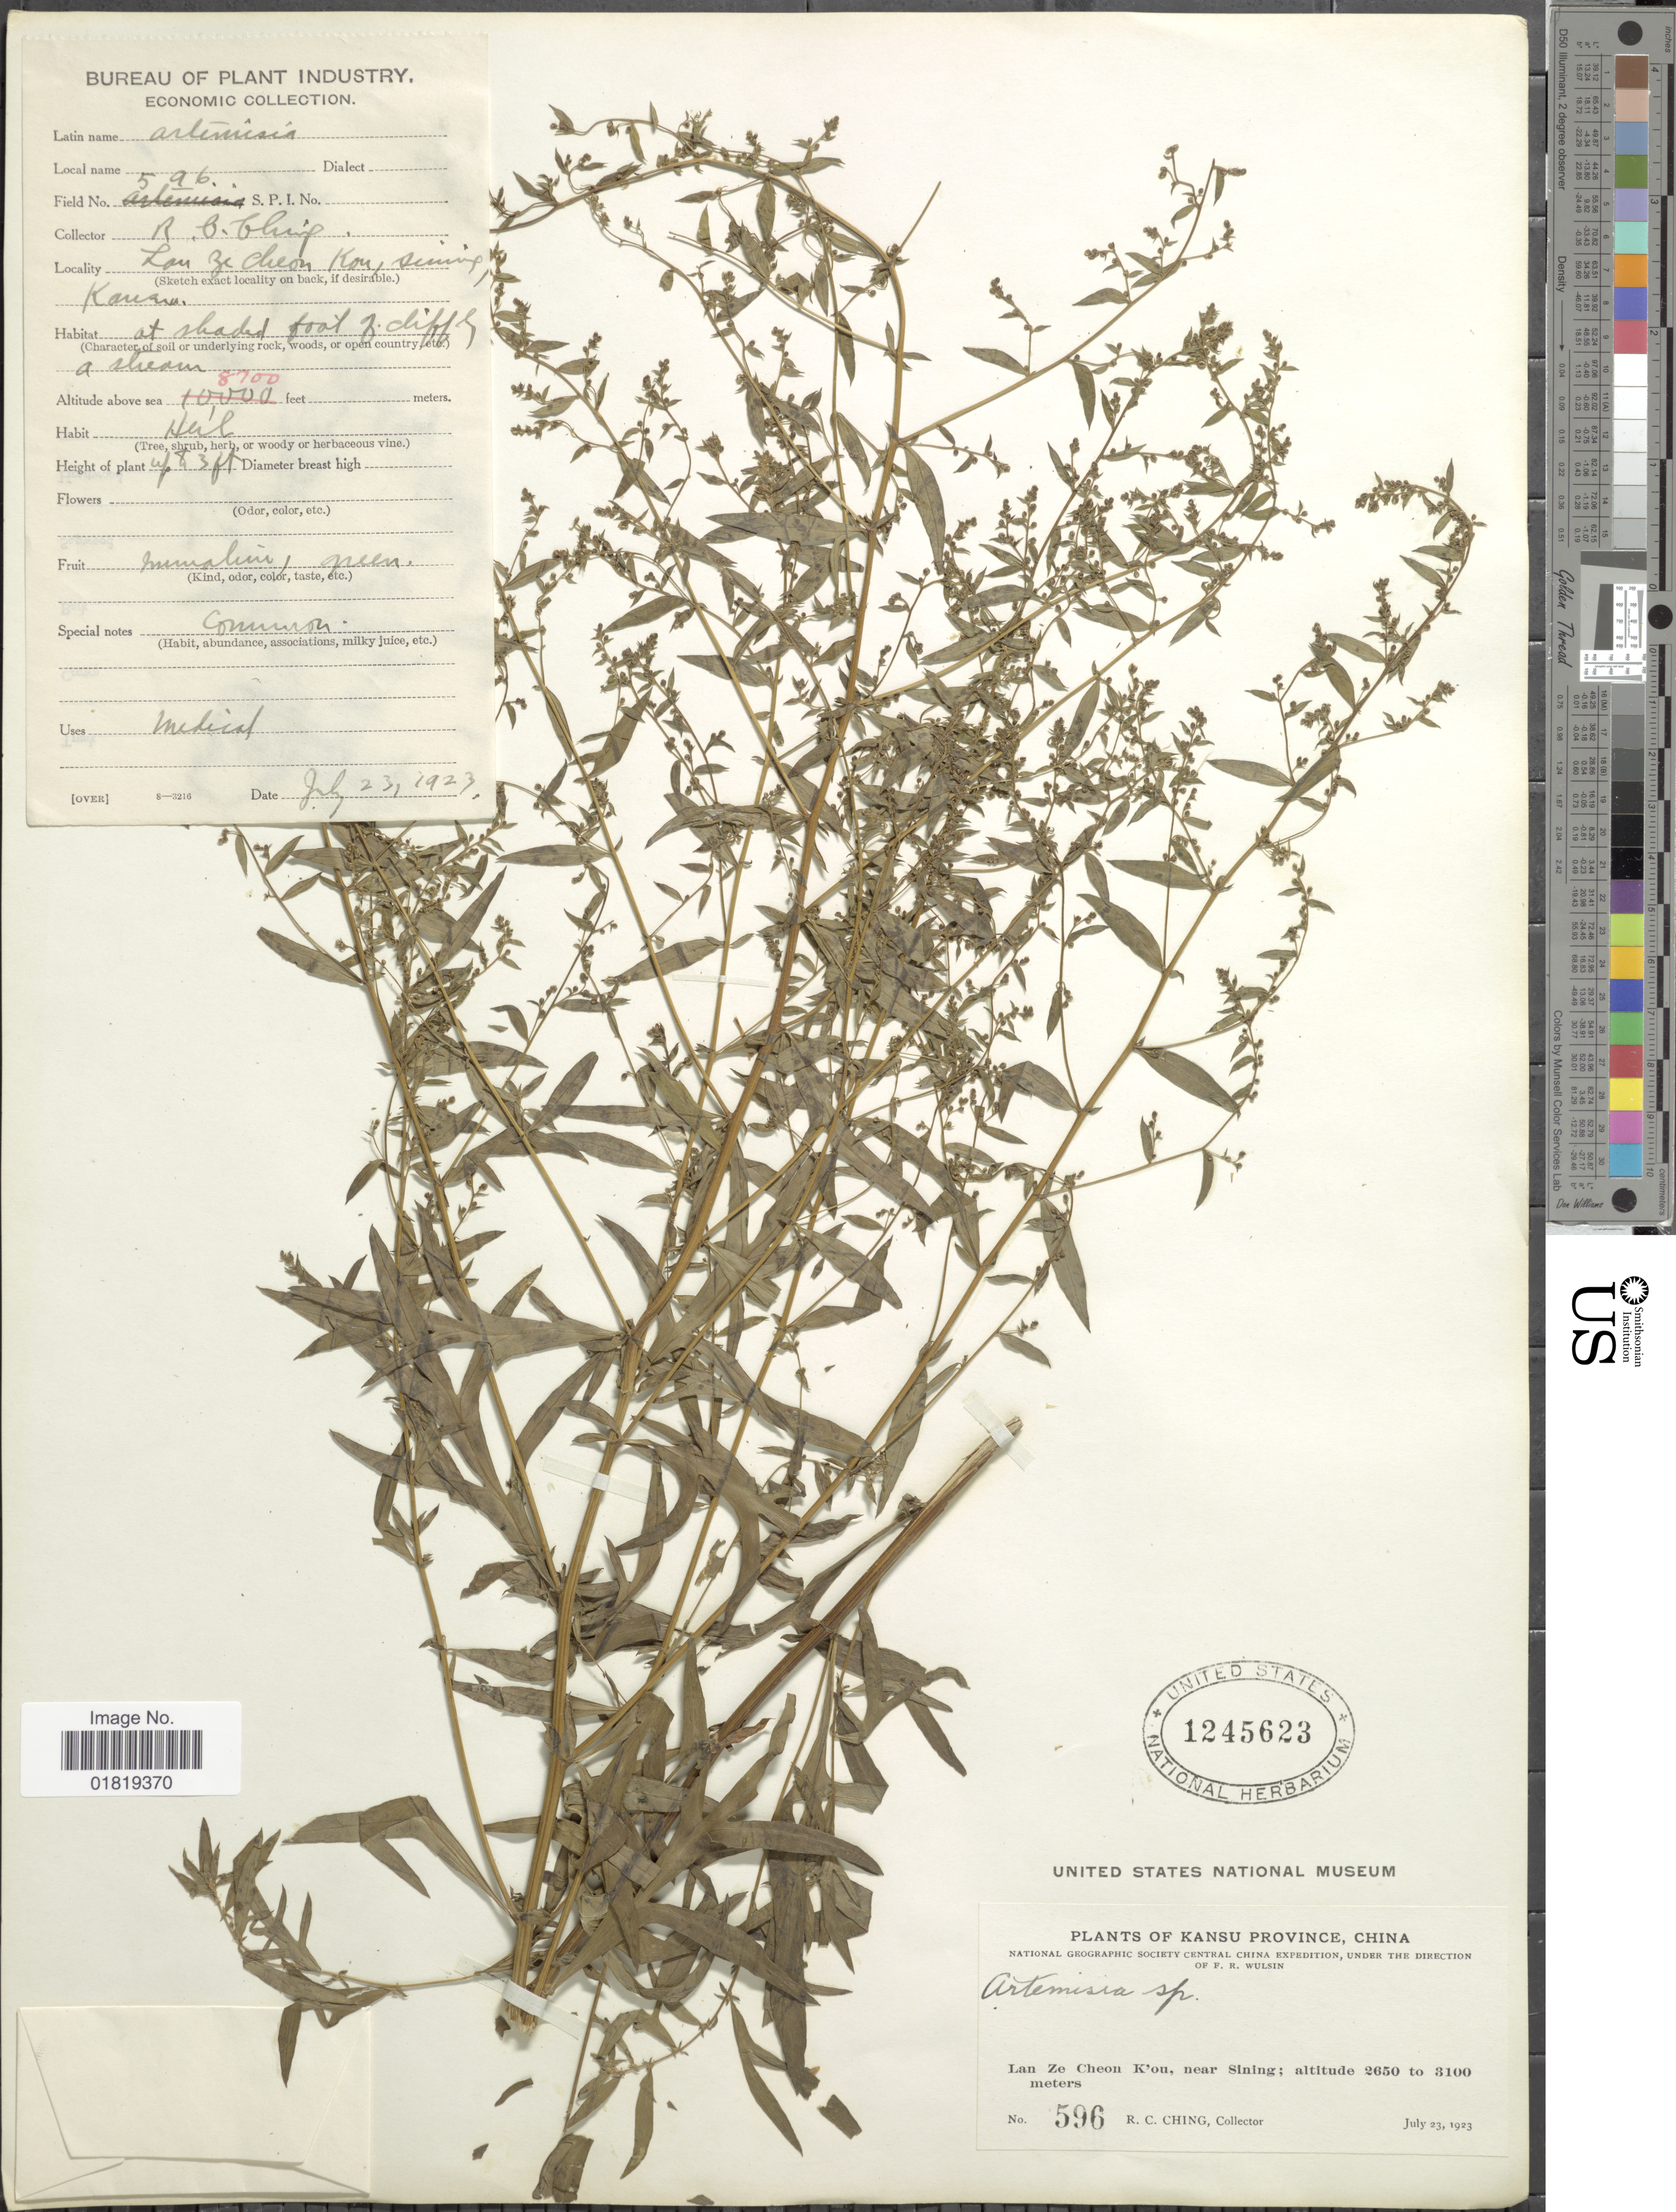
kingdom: Plantae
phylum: Tracheophyta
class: Magnoliopsida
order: Asterales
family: Asteraceae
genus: Artemisia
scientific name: Artemisia sp.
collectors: R. C. Ching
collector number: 596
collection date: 1923-07-23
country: China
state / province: Gansu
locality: Lan Ze Cheon Kóu, near Sinning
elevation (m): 2652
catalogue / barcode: US 1245623